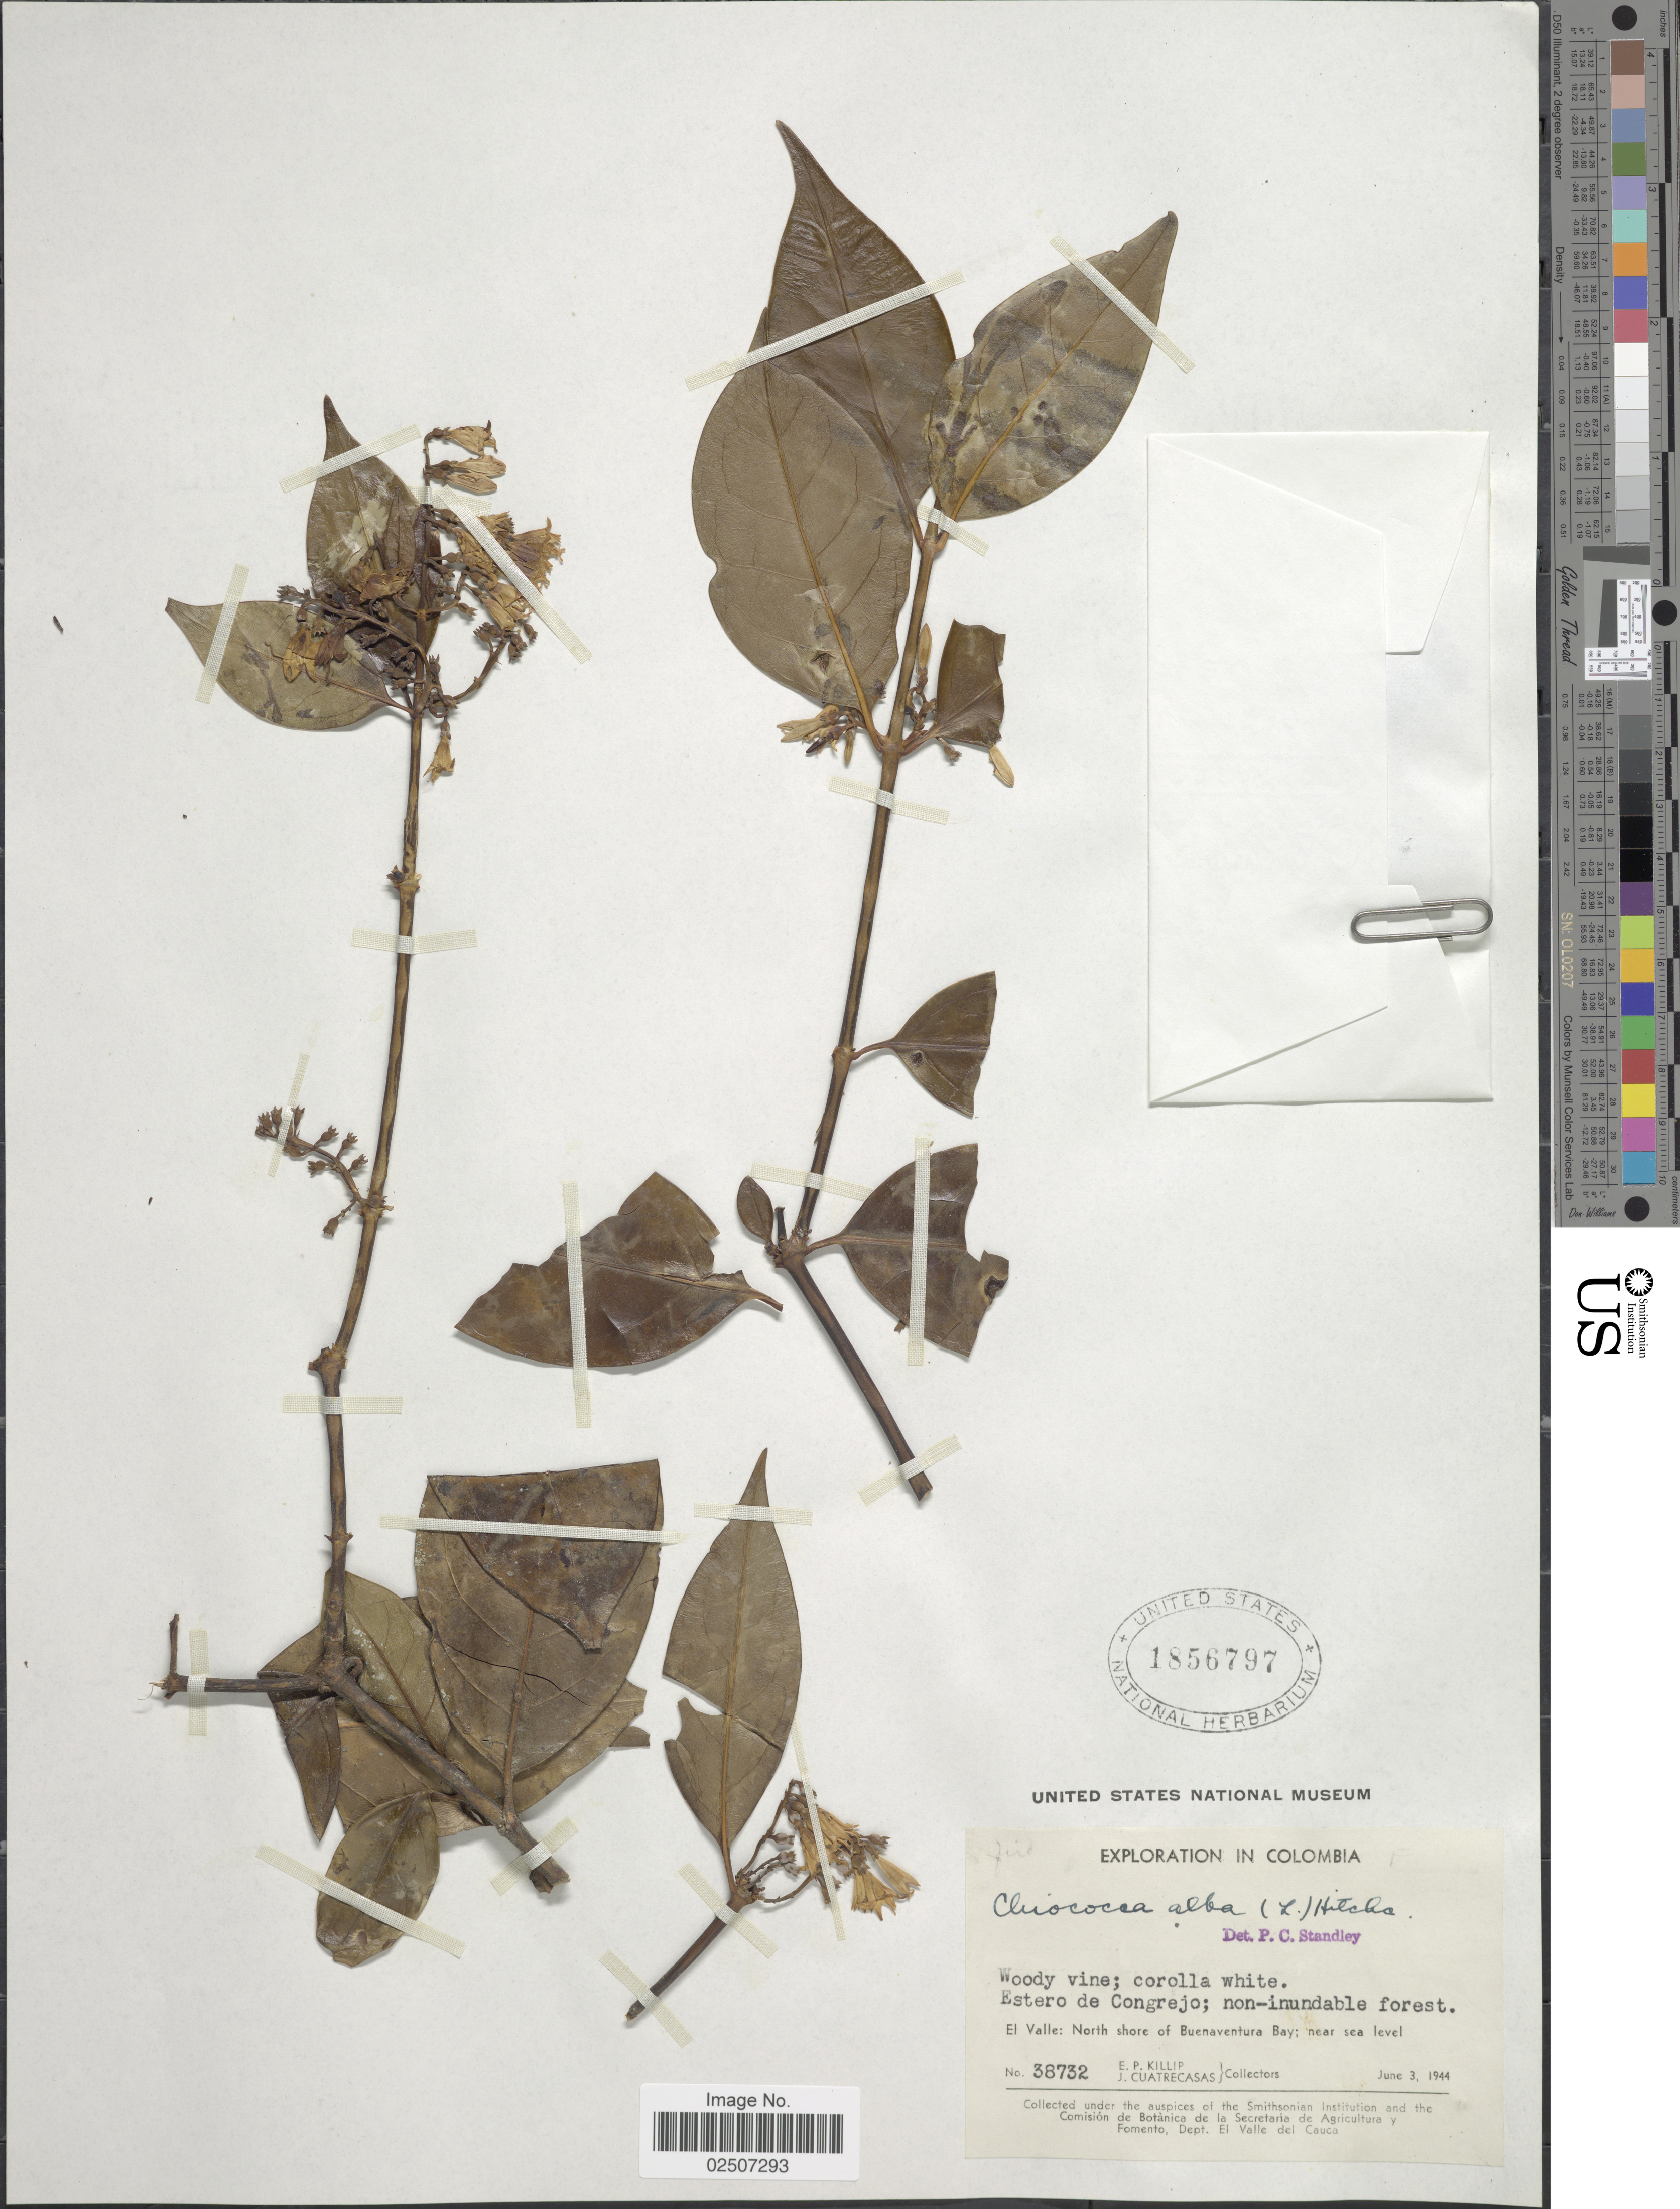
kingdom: Plantae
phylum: Tracheophyta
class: Magnoliopsida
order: Gentianales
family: Rubiaceae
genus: Chiococca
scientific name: Chiococca alba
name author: (L.) Hitchc.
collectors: E. P. Killip & J. Cuatrecasas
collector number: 38732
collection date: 1944-06-03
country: Colombia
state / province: Valle del Cauca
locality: Estero de Congrejo. El Valle: North shore of Buenaventura Bay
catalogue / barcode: US 1856797